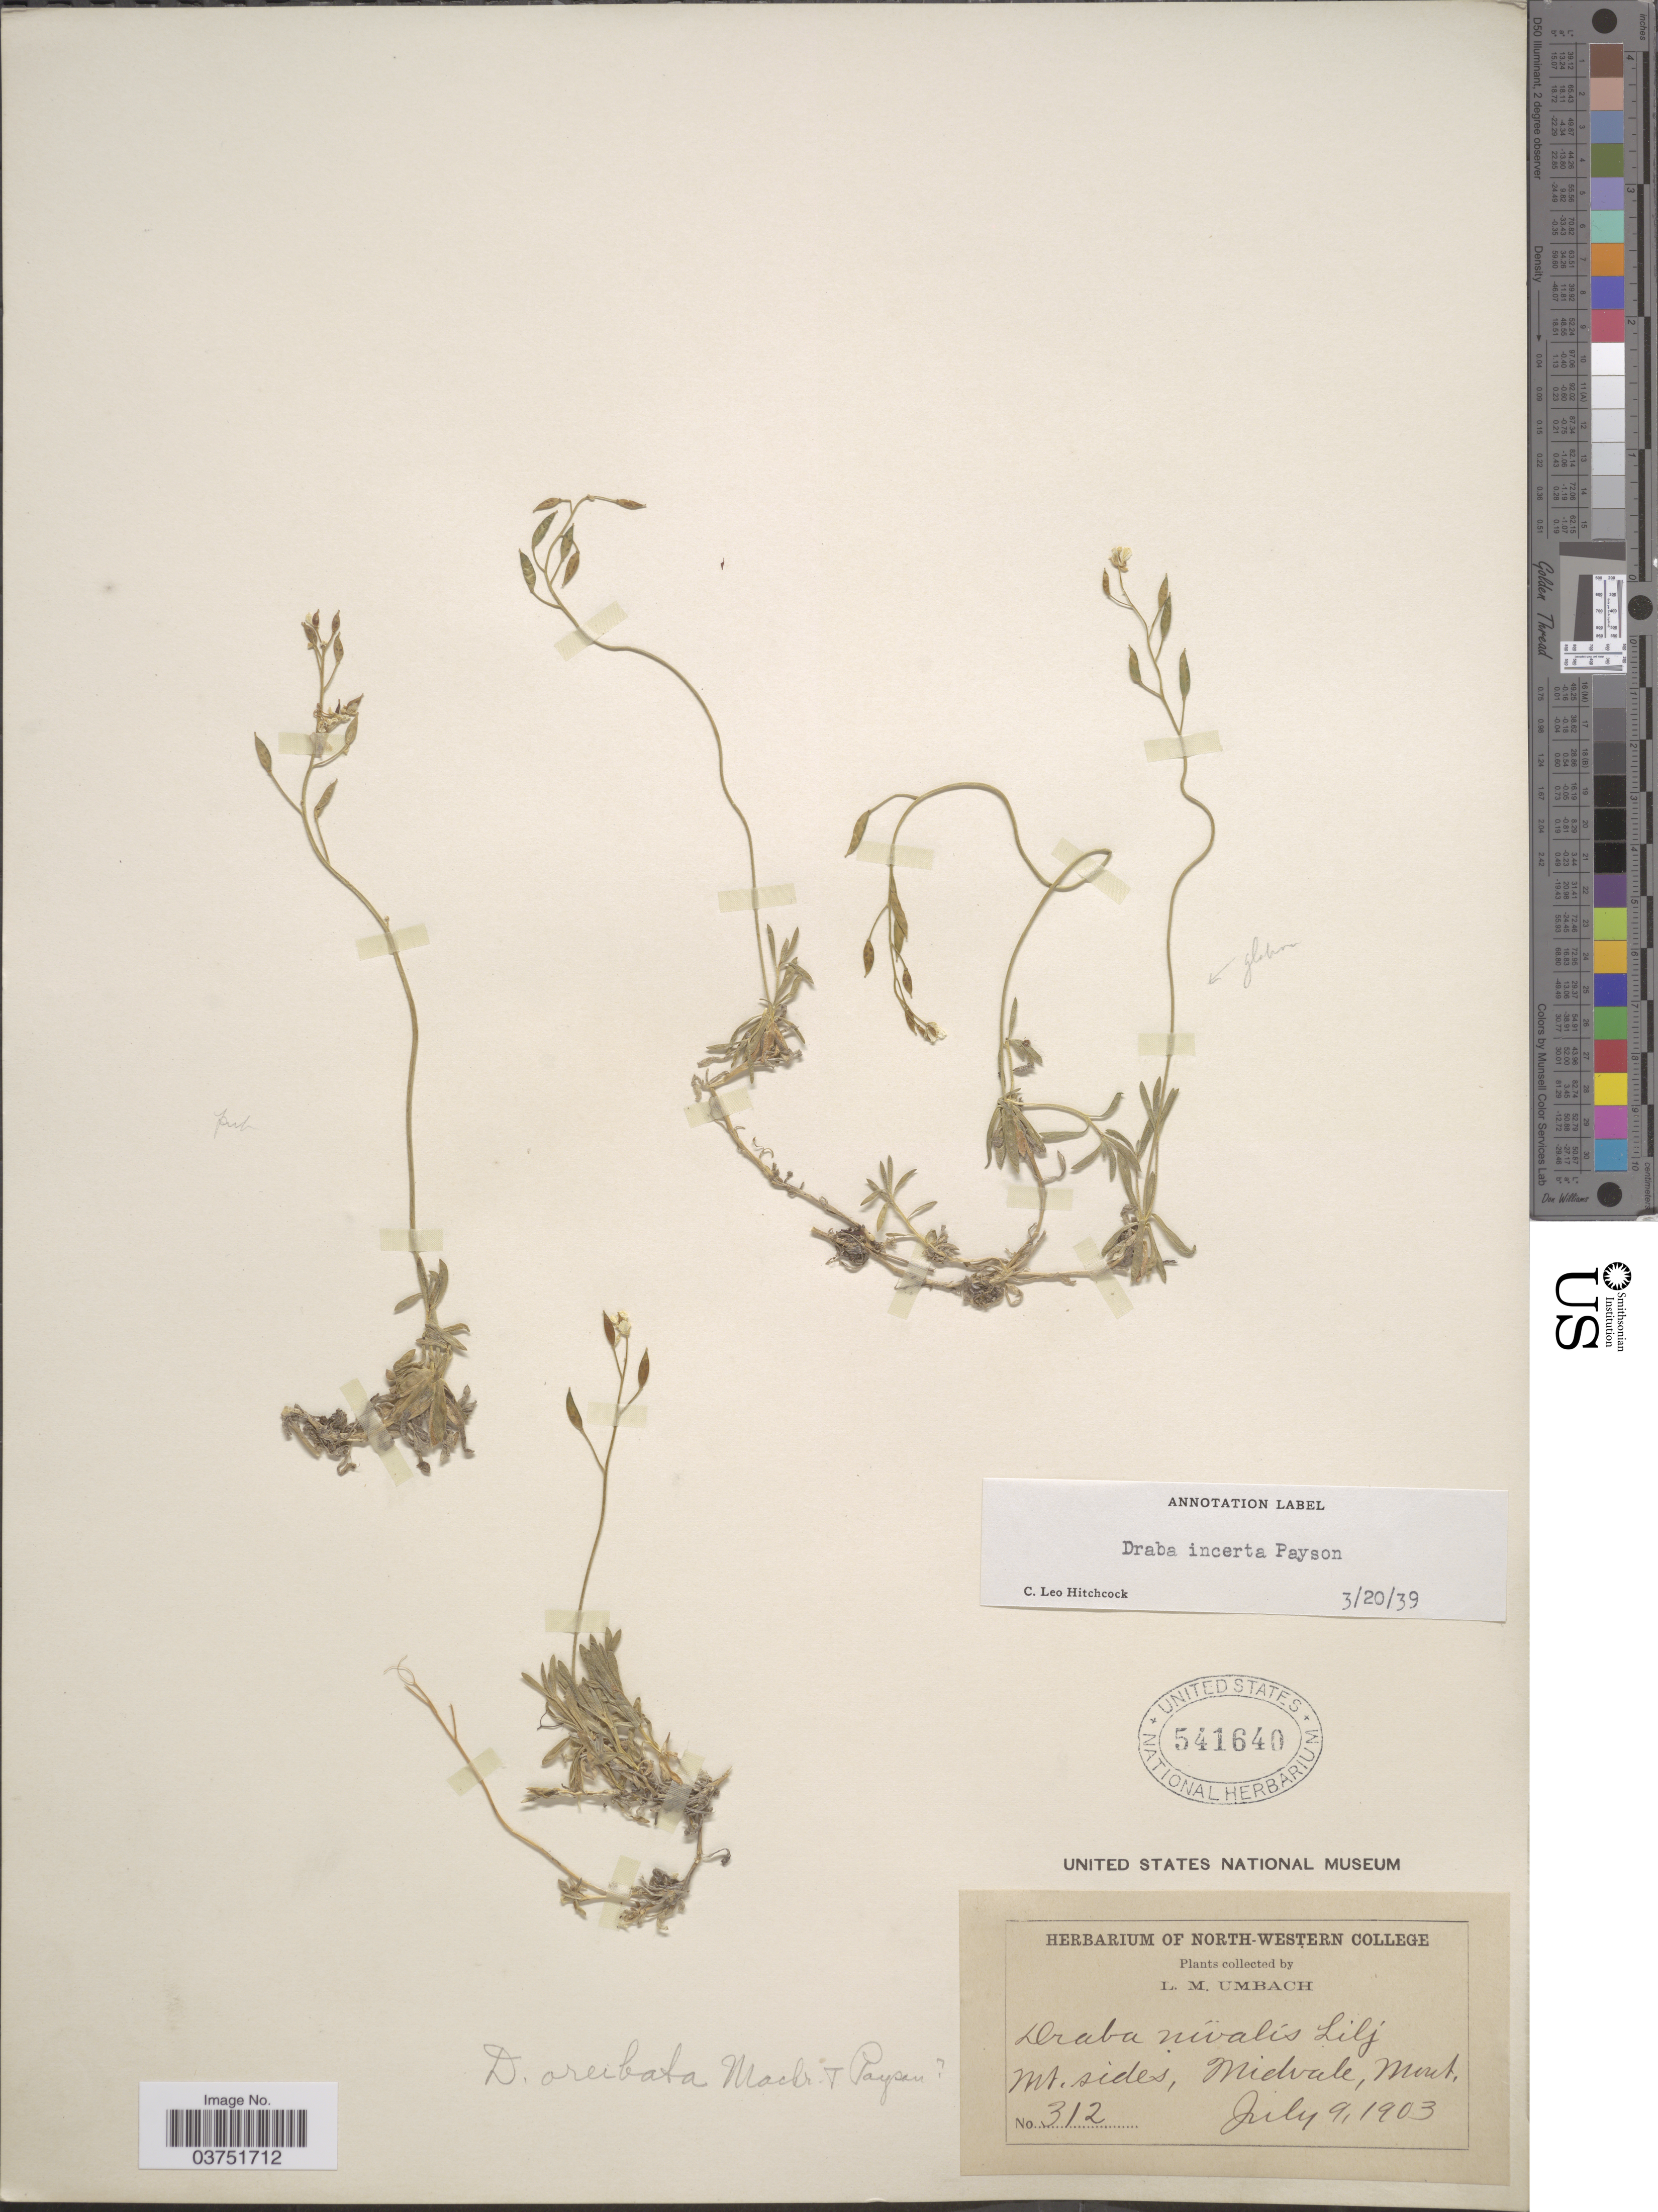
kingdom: Plantae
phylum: Tracheophyta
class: Magnoliopsida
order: Brassicales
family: Brassicaceae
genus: Draba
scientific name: Draba incerta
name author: Payson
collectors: L. M. Umbach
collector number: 312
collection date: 1903-07-09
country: United States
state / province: Montana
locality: Mt. sides, Midvale.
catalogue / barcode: US 541640